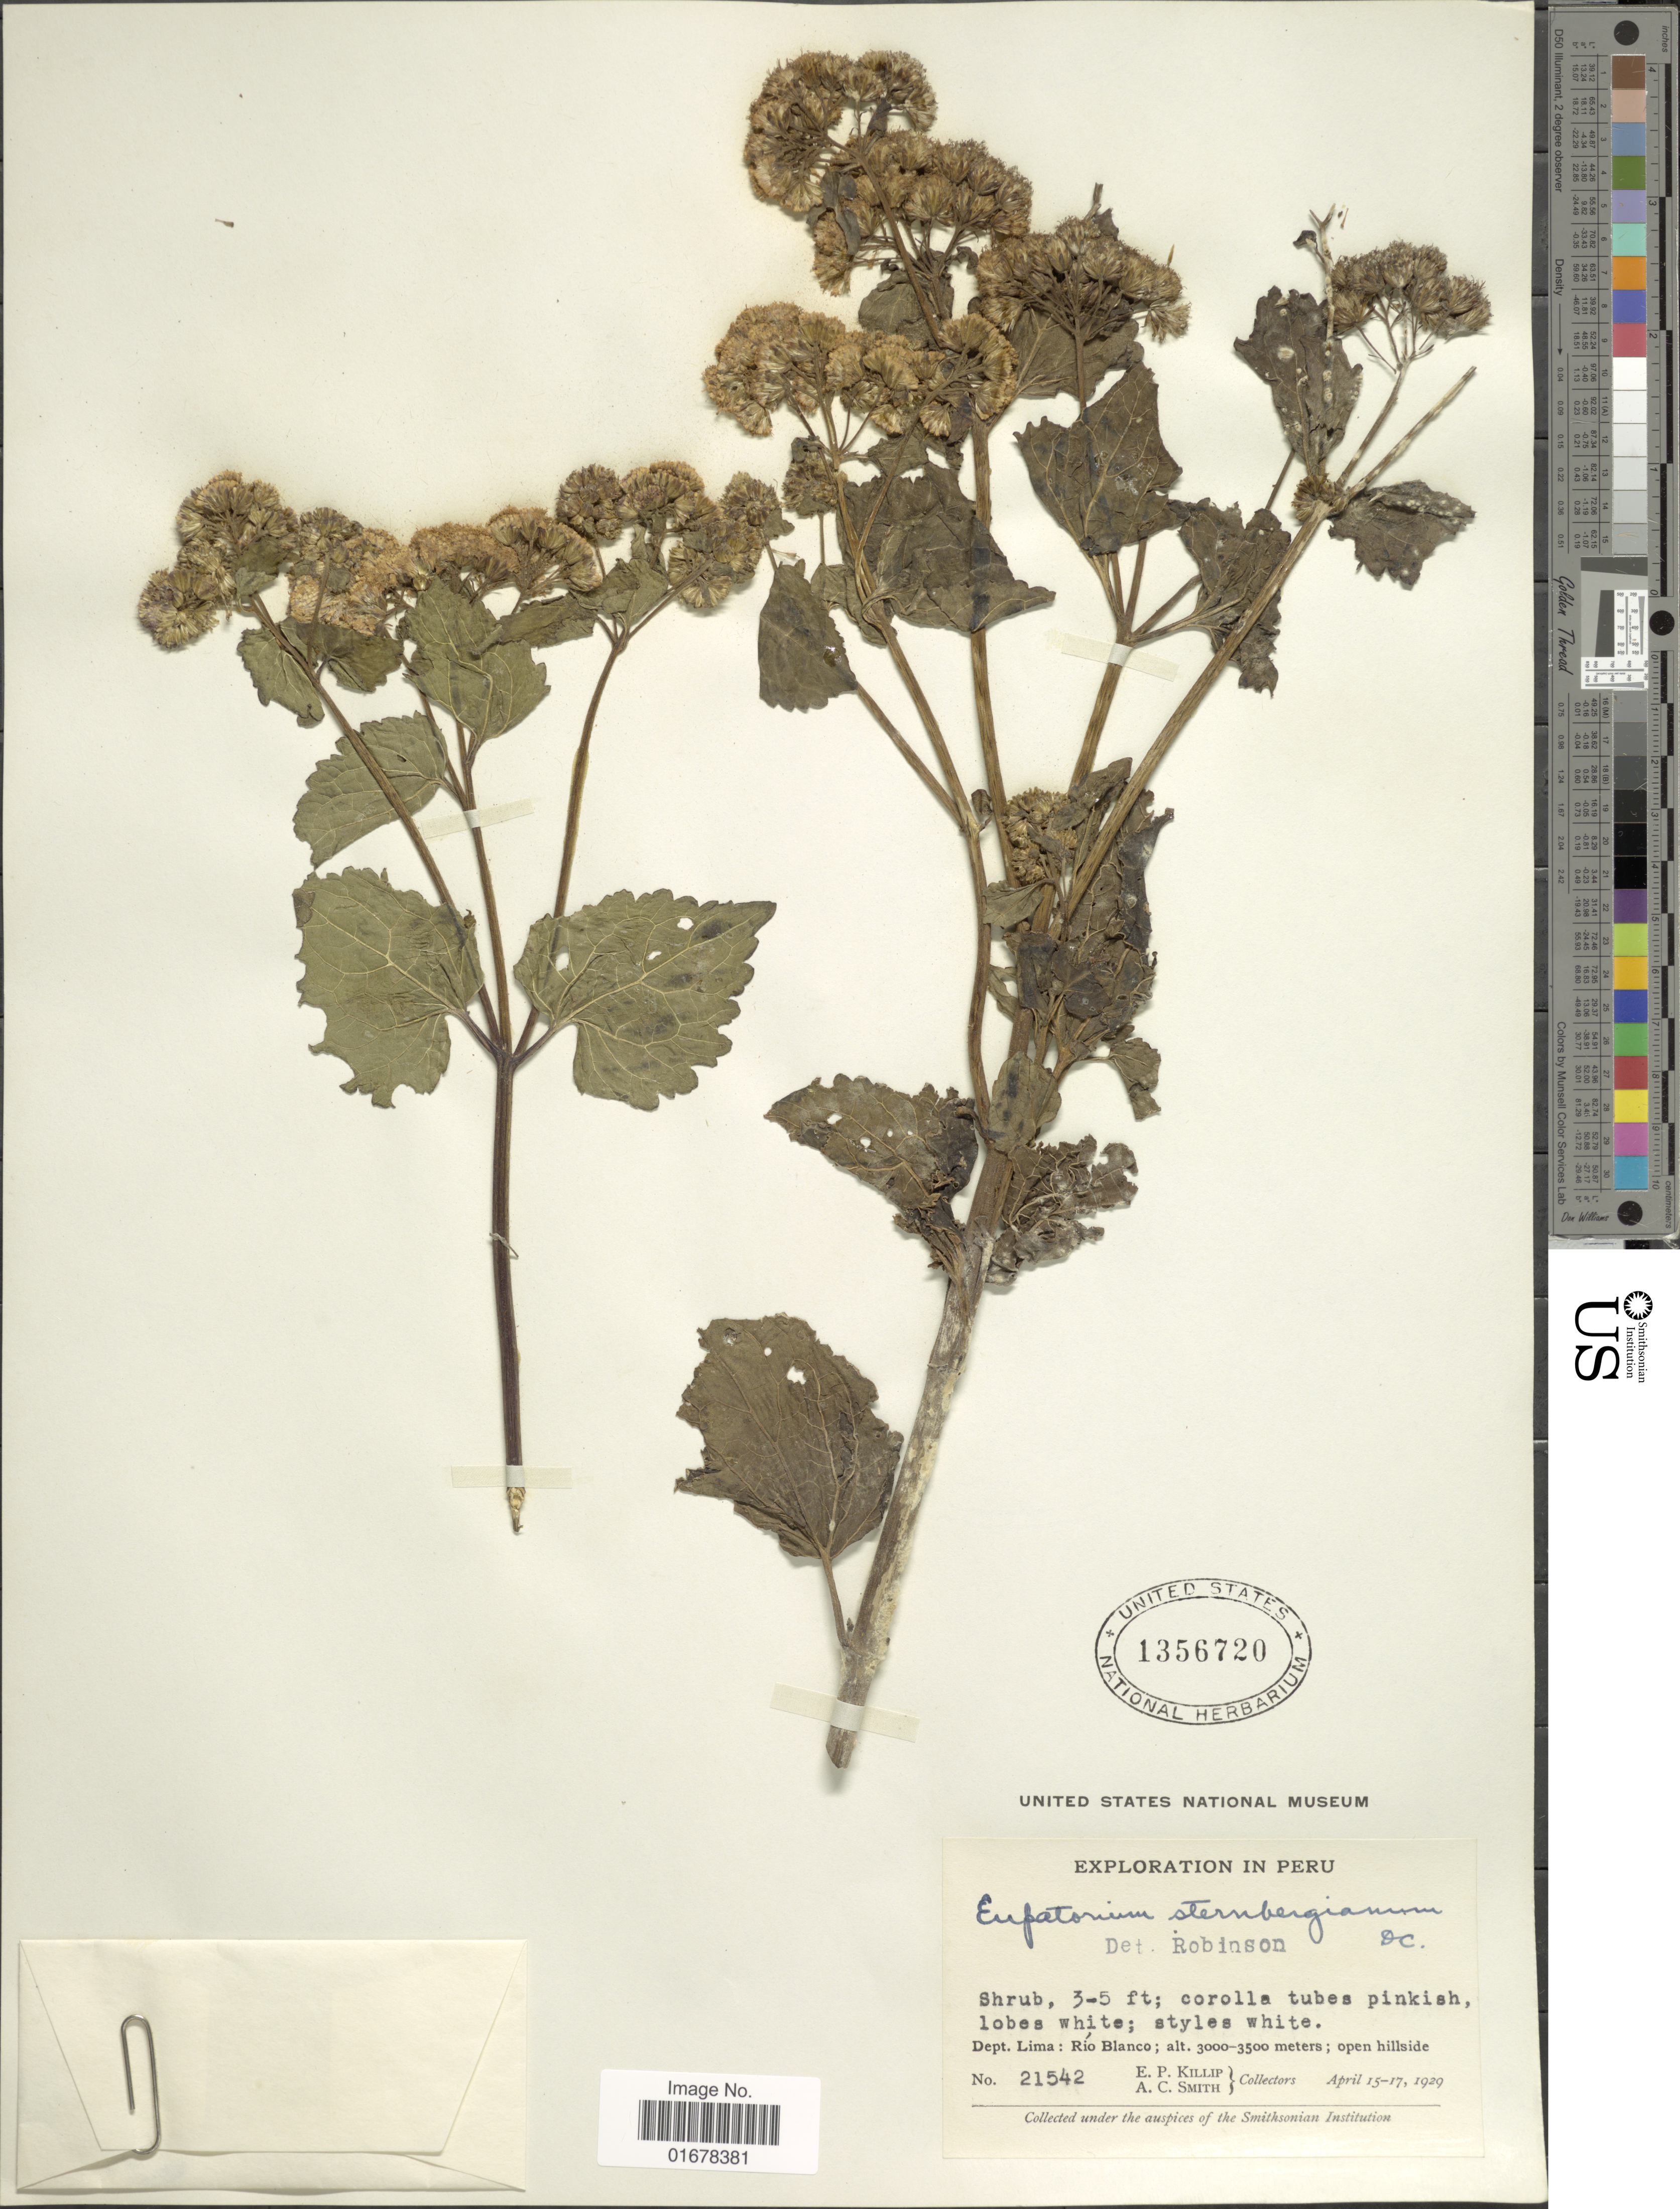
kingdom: Plantae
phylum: Tracheophyta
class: Magnoliopsida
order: Asterales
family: Asteraceae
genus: Ageratina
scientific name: Ageratina sternbergiana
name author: (DC.) R.M. King & H. Rob.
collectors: E. P. Killip & A. C. Smith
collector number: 21542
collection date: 1929-04-15/1929-04-17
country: Peru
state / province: Lima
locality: Dept. Lima: Rio Blanco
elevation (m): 3000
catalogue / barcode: US 1356720